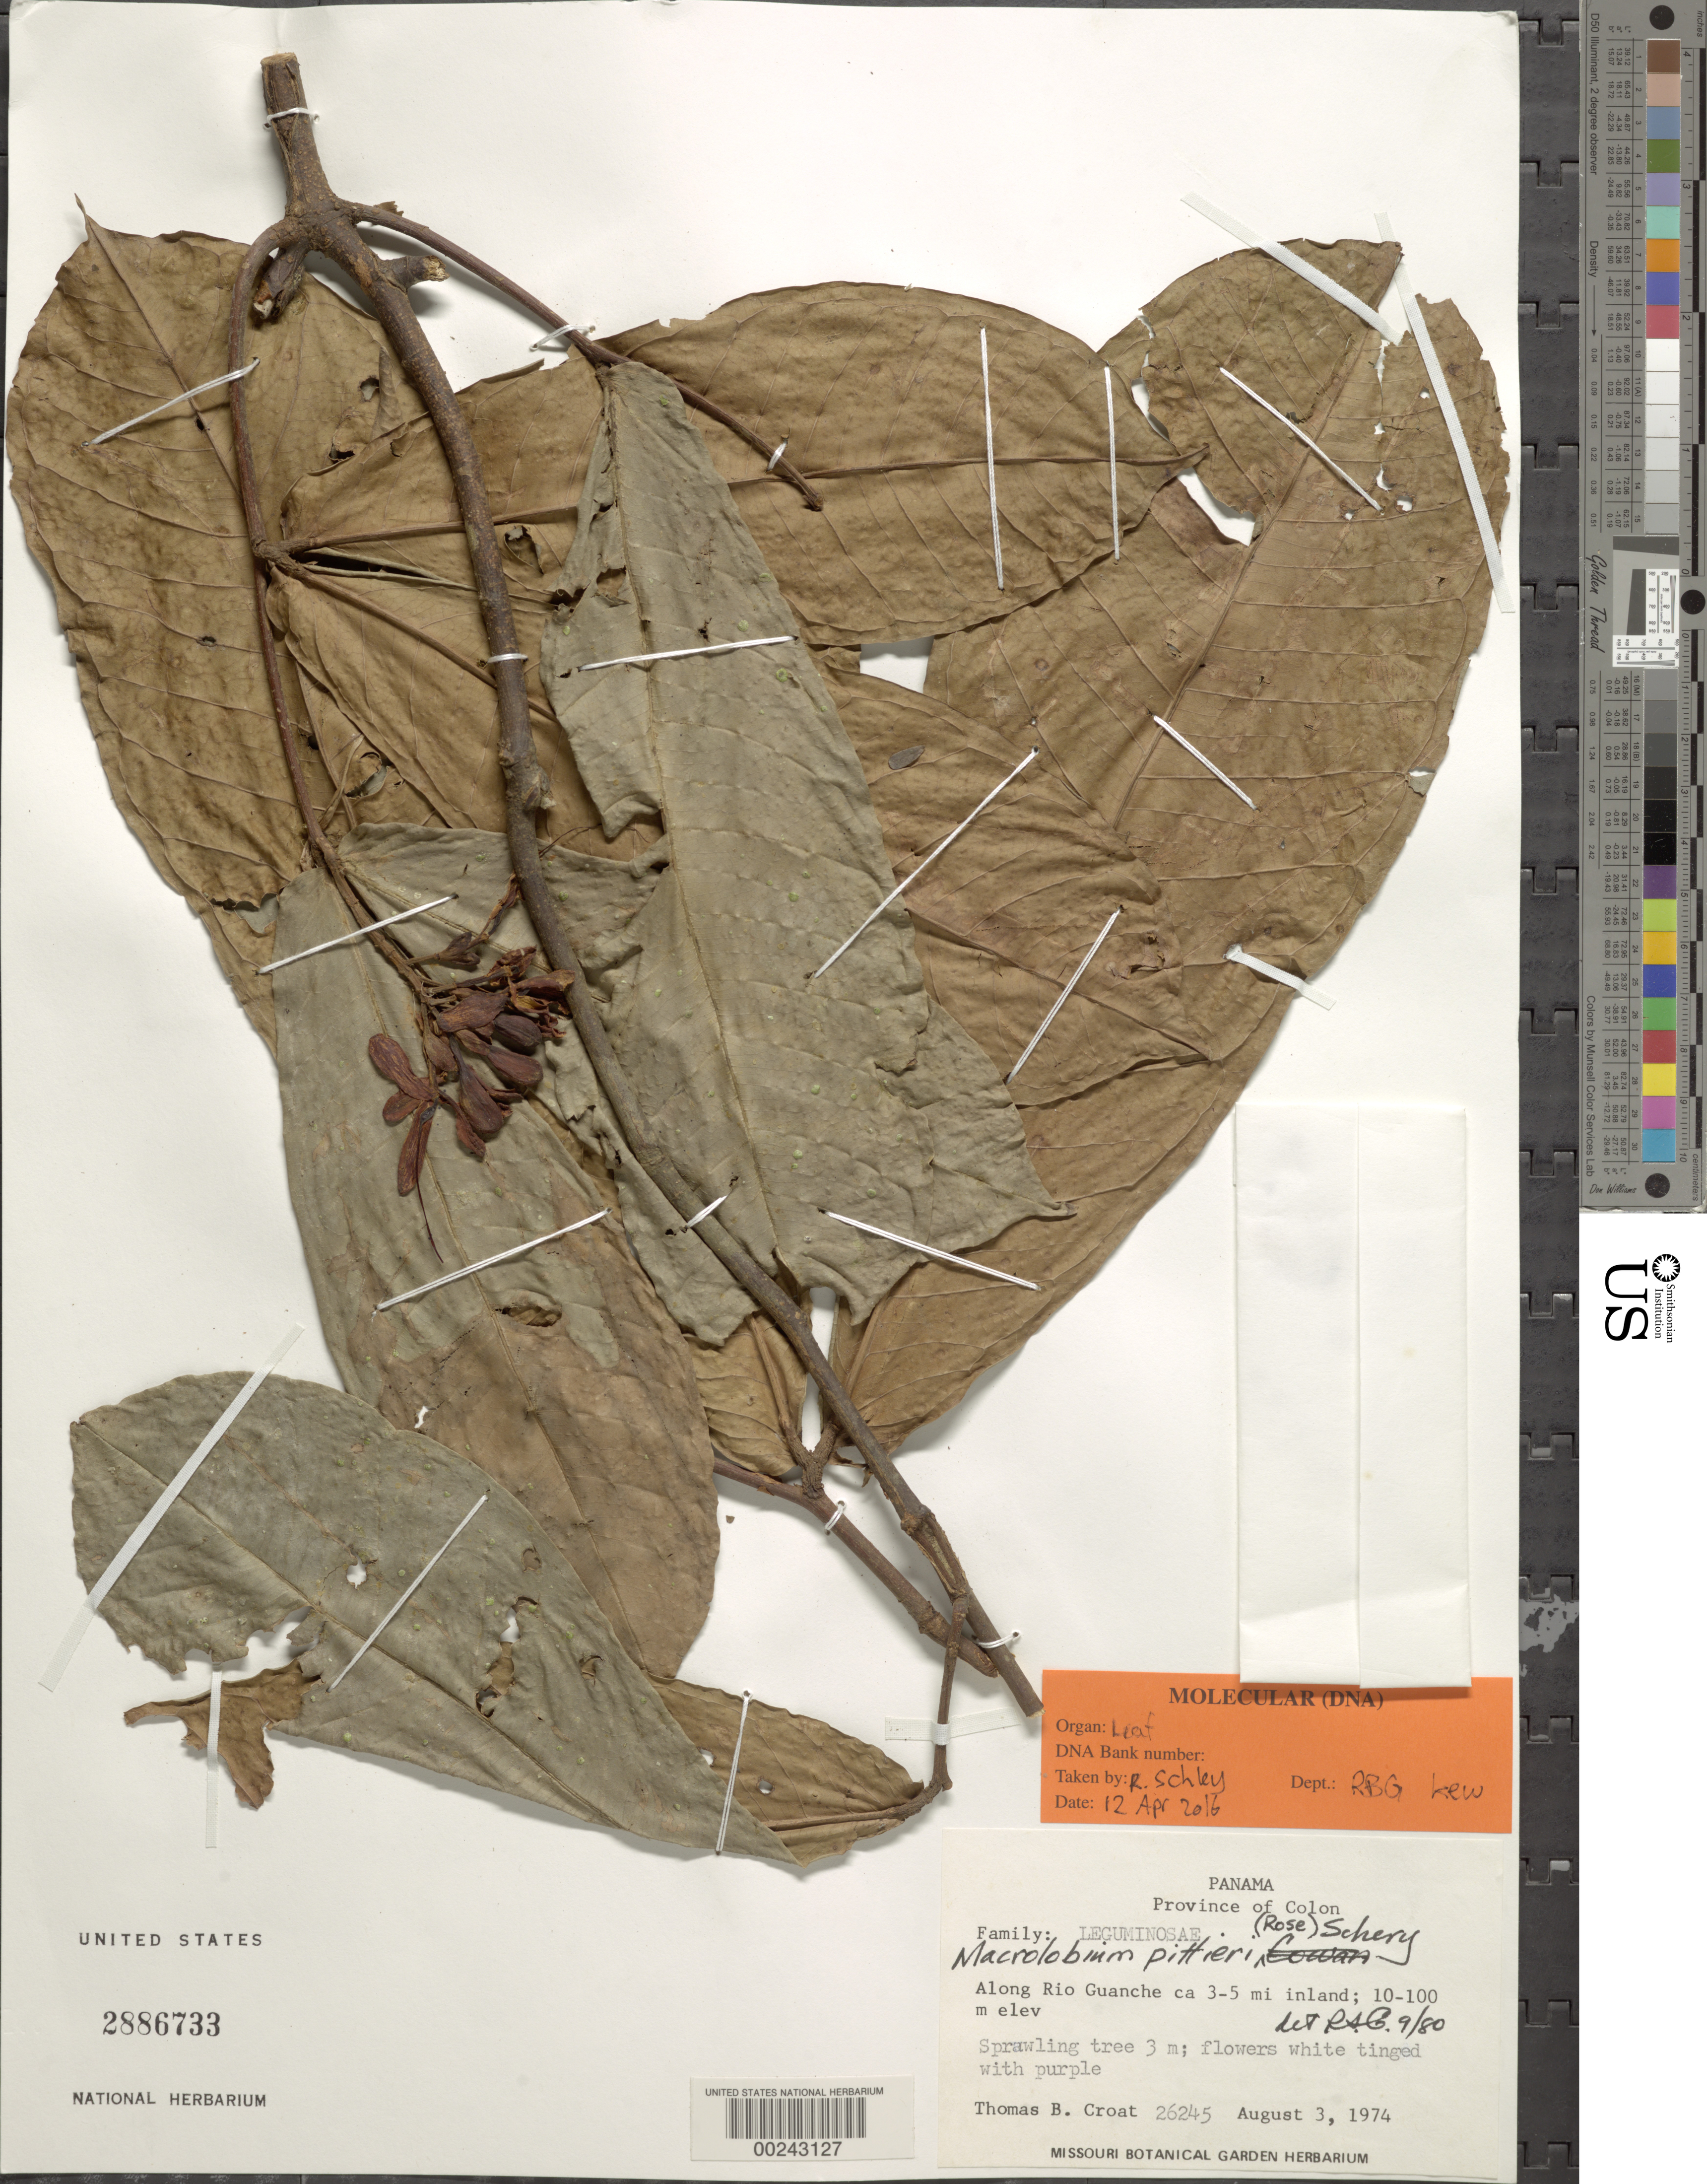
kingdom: Plantae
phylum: Tracheophyta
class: Magnoliopsida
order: Fabales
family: Fabaceae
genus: Macrolobium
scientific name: Macrolobium pittieri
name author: (Rose) Schery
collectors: T. B. Croat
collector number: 26245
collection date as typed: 03 Aug 1974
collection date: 1974-08-03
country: Panama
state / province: Colón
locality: Along Rio Guanche; ca 3 mi inland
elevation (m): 10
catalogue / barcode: US 2886733